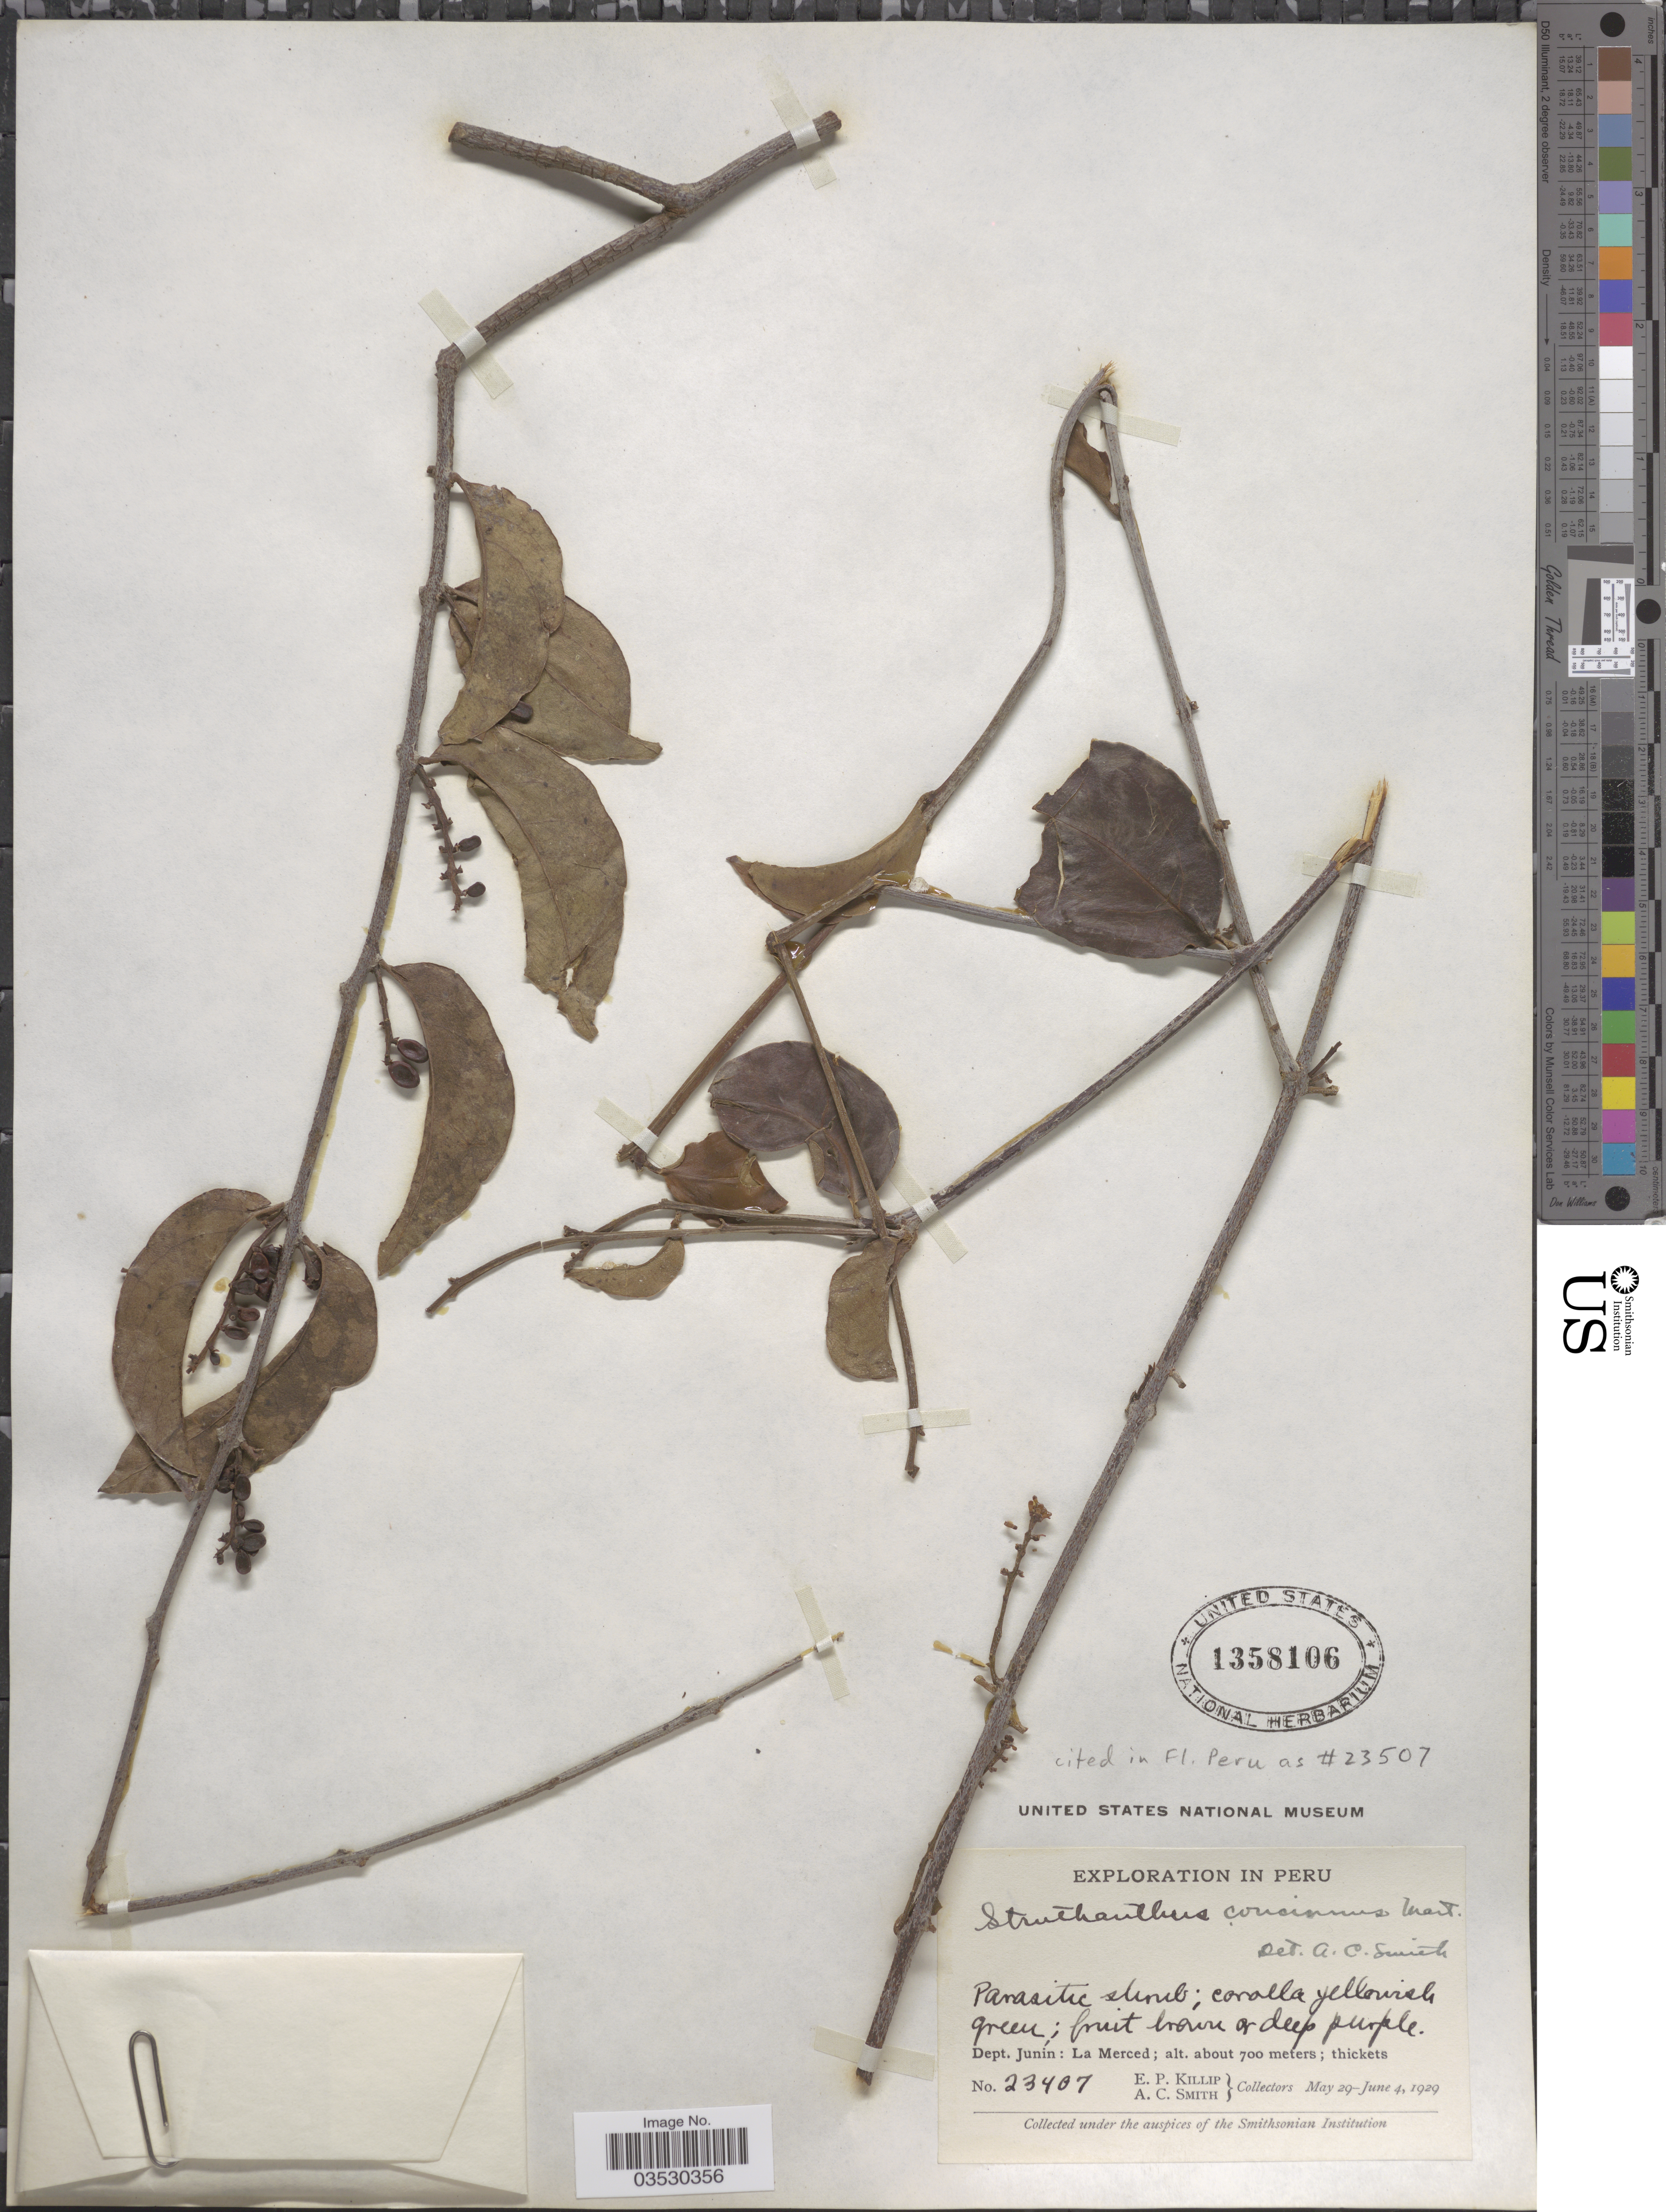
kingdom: Plantae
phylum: Tracheophyta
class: Magnoliopsida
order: Santalales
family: Loranthaceae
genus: Struthanthus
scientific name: Struthanthus concinnus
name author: Mart.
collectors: E. P. Killip & A. C. Smith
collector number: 23407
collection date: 1929-05-29/1929-06-04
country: Peru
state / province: Junín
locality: Dept. Junín: La Merced.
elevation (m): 700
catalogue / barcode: US 1358106